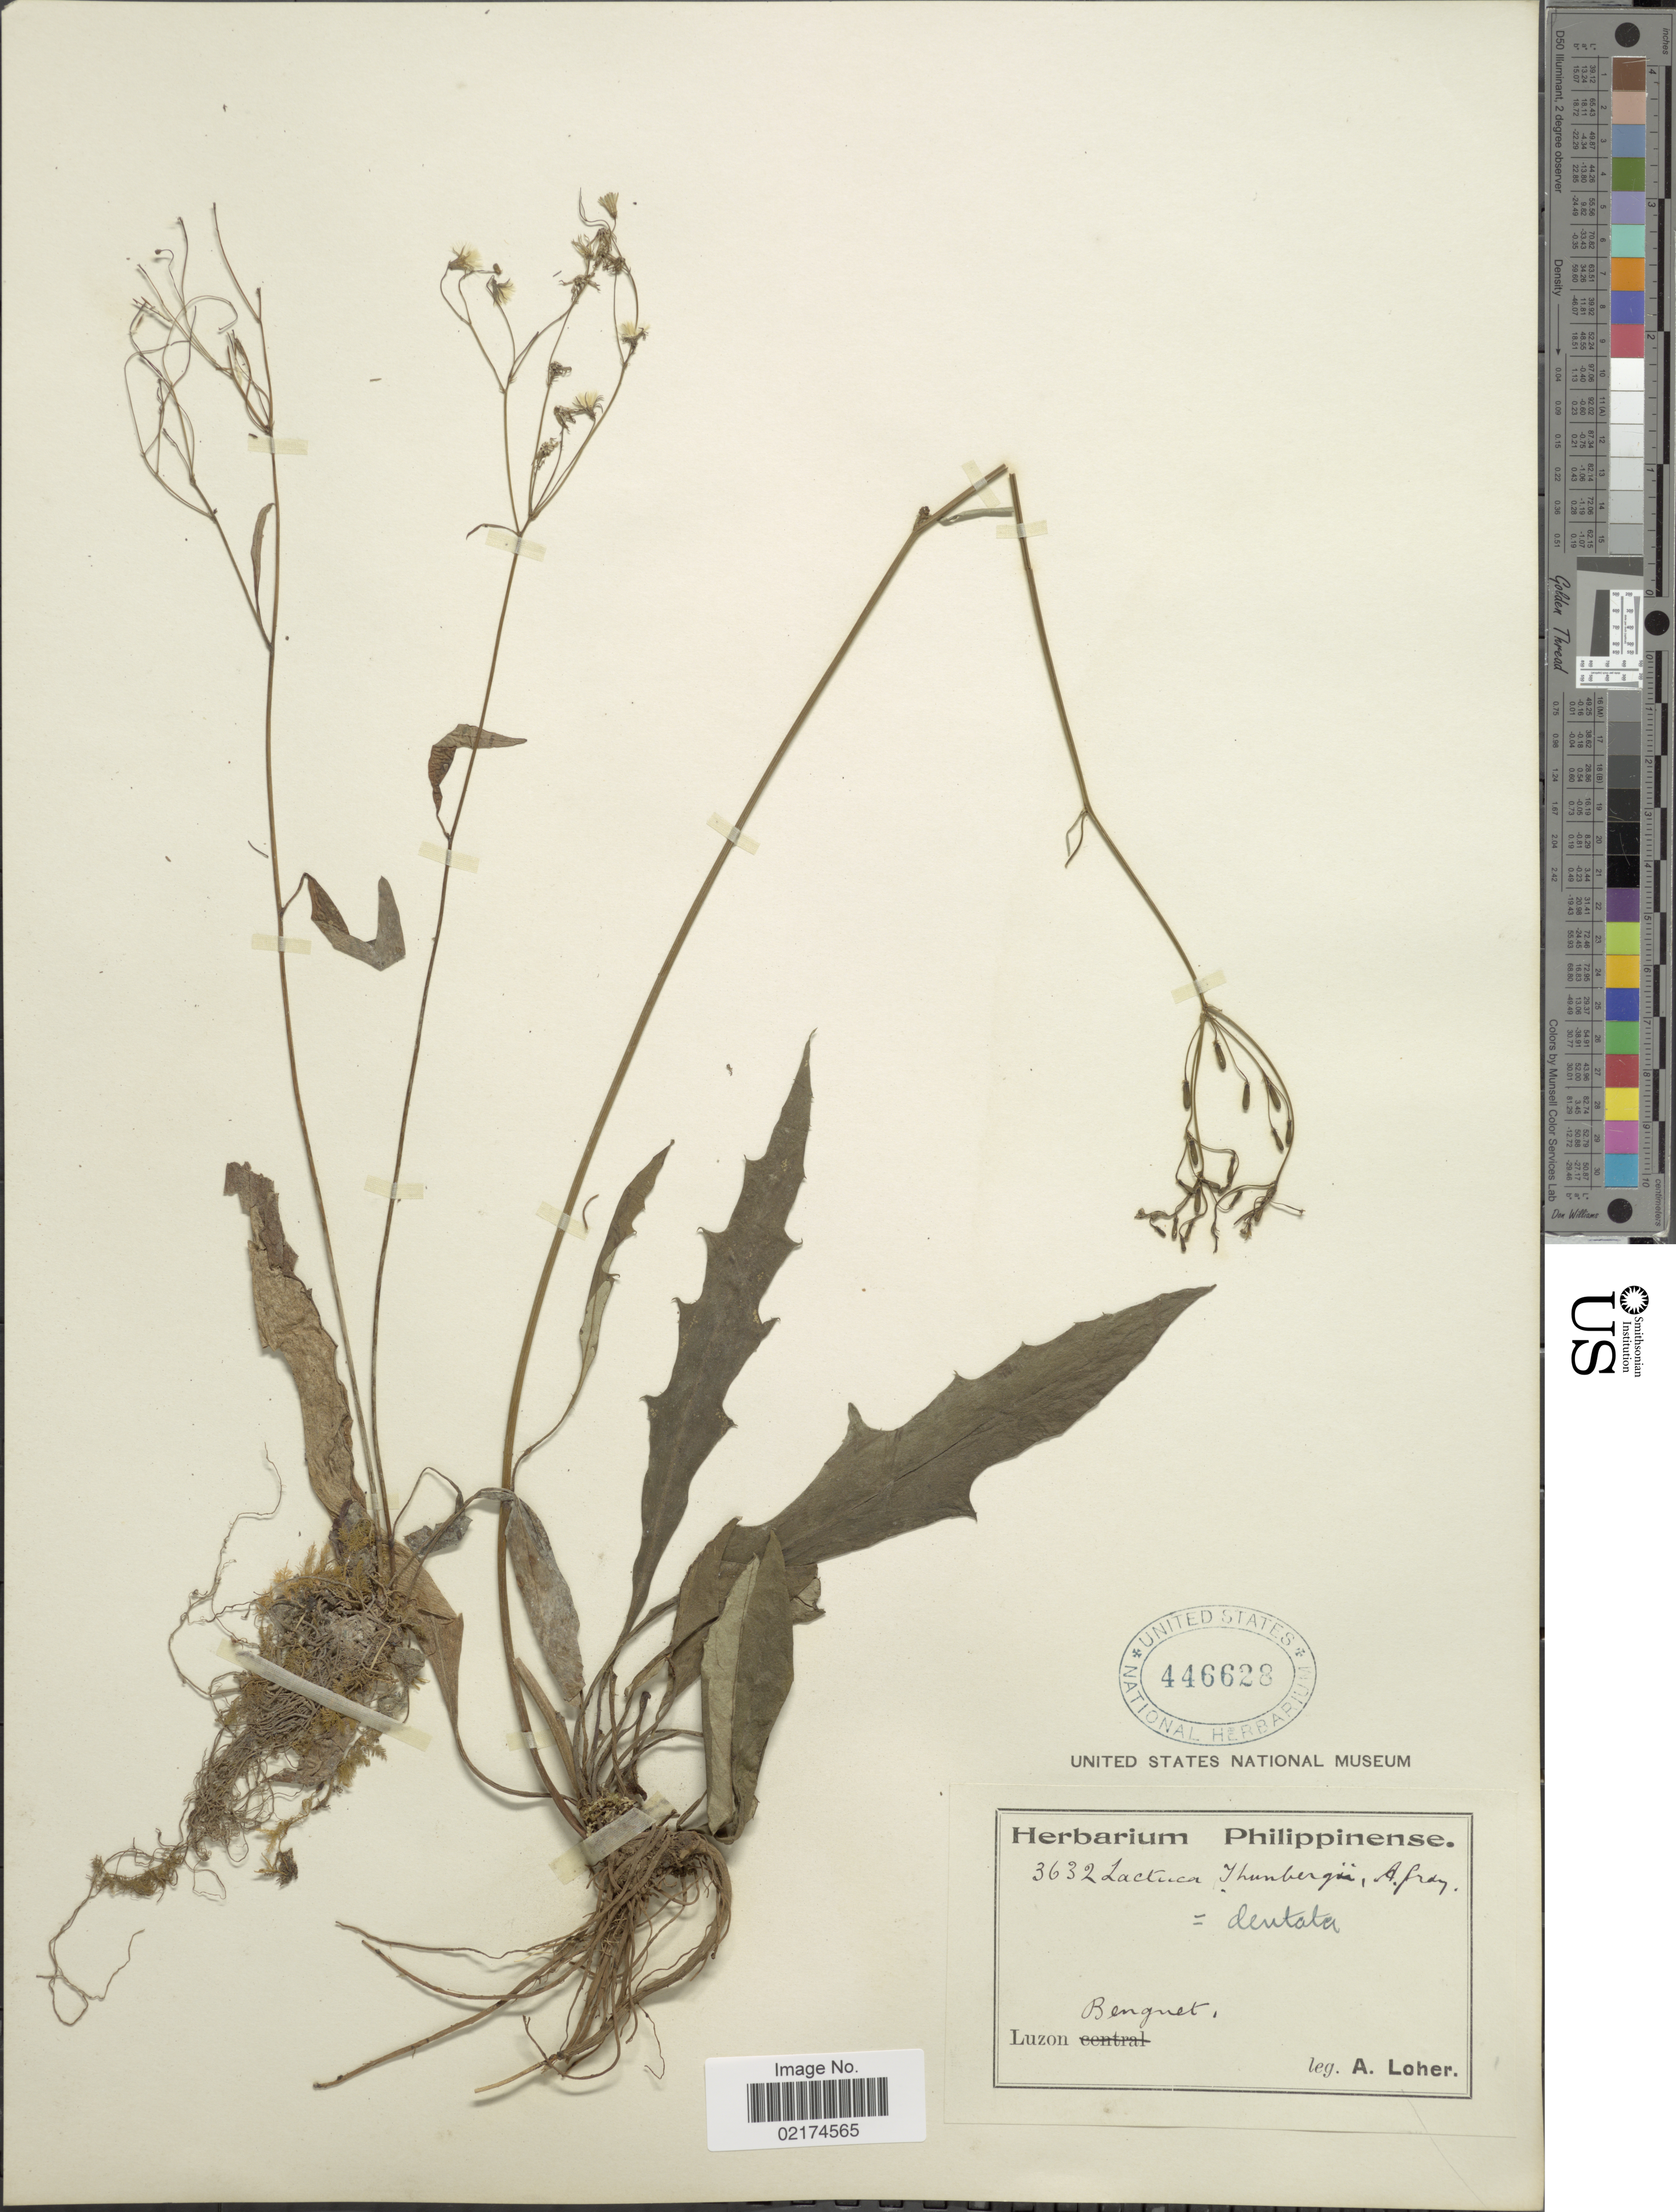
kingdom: Plantae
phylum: Tracheophyta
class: Magnoliopsida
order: Asterales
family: Asteraceae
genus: Ixeridium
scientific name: Ixeridium dentatum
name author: (Thunb.) Tzvelev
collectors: A. Loher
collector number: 3632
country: Philippines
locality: Benguet, Luzon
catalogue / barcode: US 446628